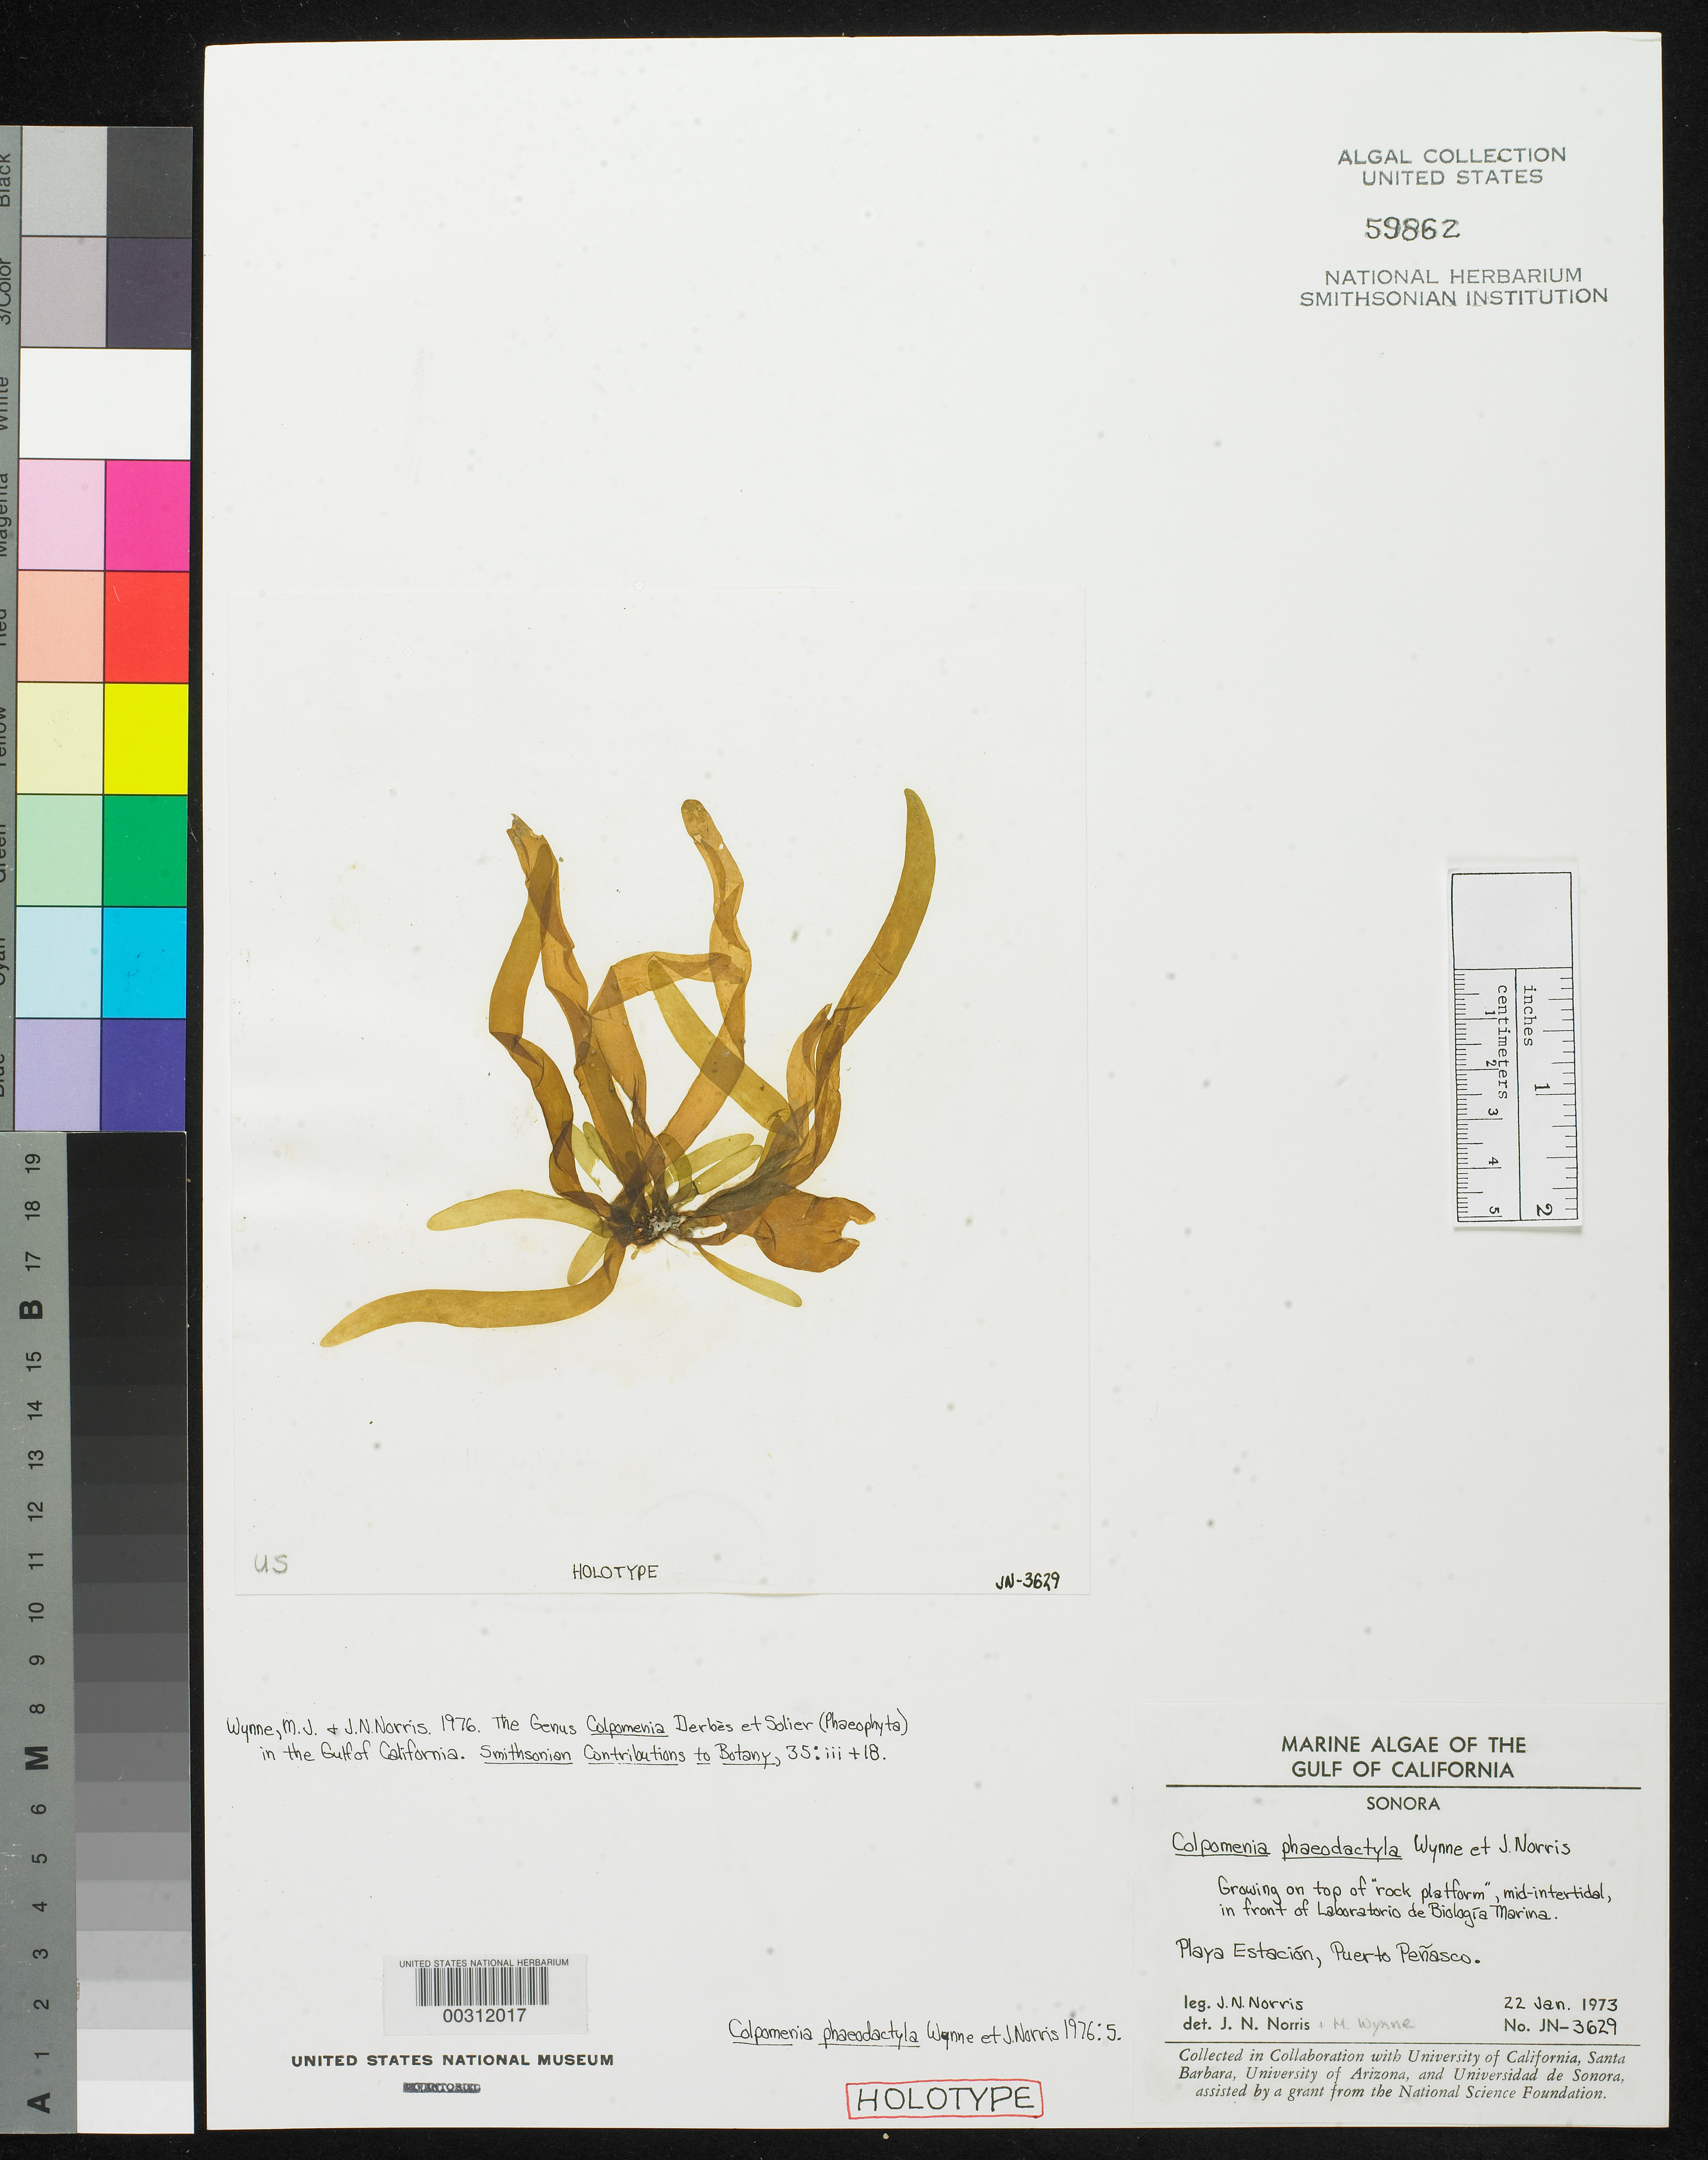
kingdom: Chromista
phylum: Ochrophyta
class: Phaeophyceae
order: Scytosiphonales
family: Scytosiphonaceae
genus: Colpomenia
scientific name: Colpomenia phaeodactyla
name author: M.J. Wynne & J.N. Norris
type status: Holotype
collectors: J. N. Norris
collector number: JN-3629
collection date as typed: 22 Jan 1973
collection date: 1973-01-22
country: Mexico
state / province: Sonora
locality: Playa Estacion, Puerto Penasco.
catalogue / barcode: US 59862